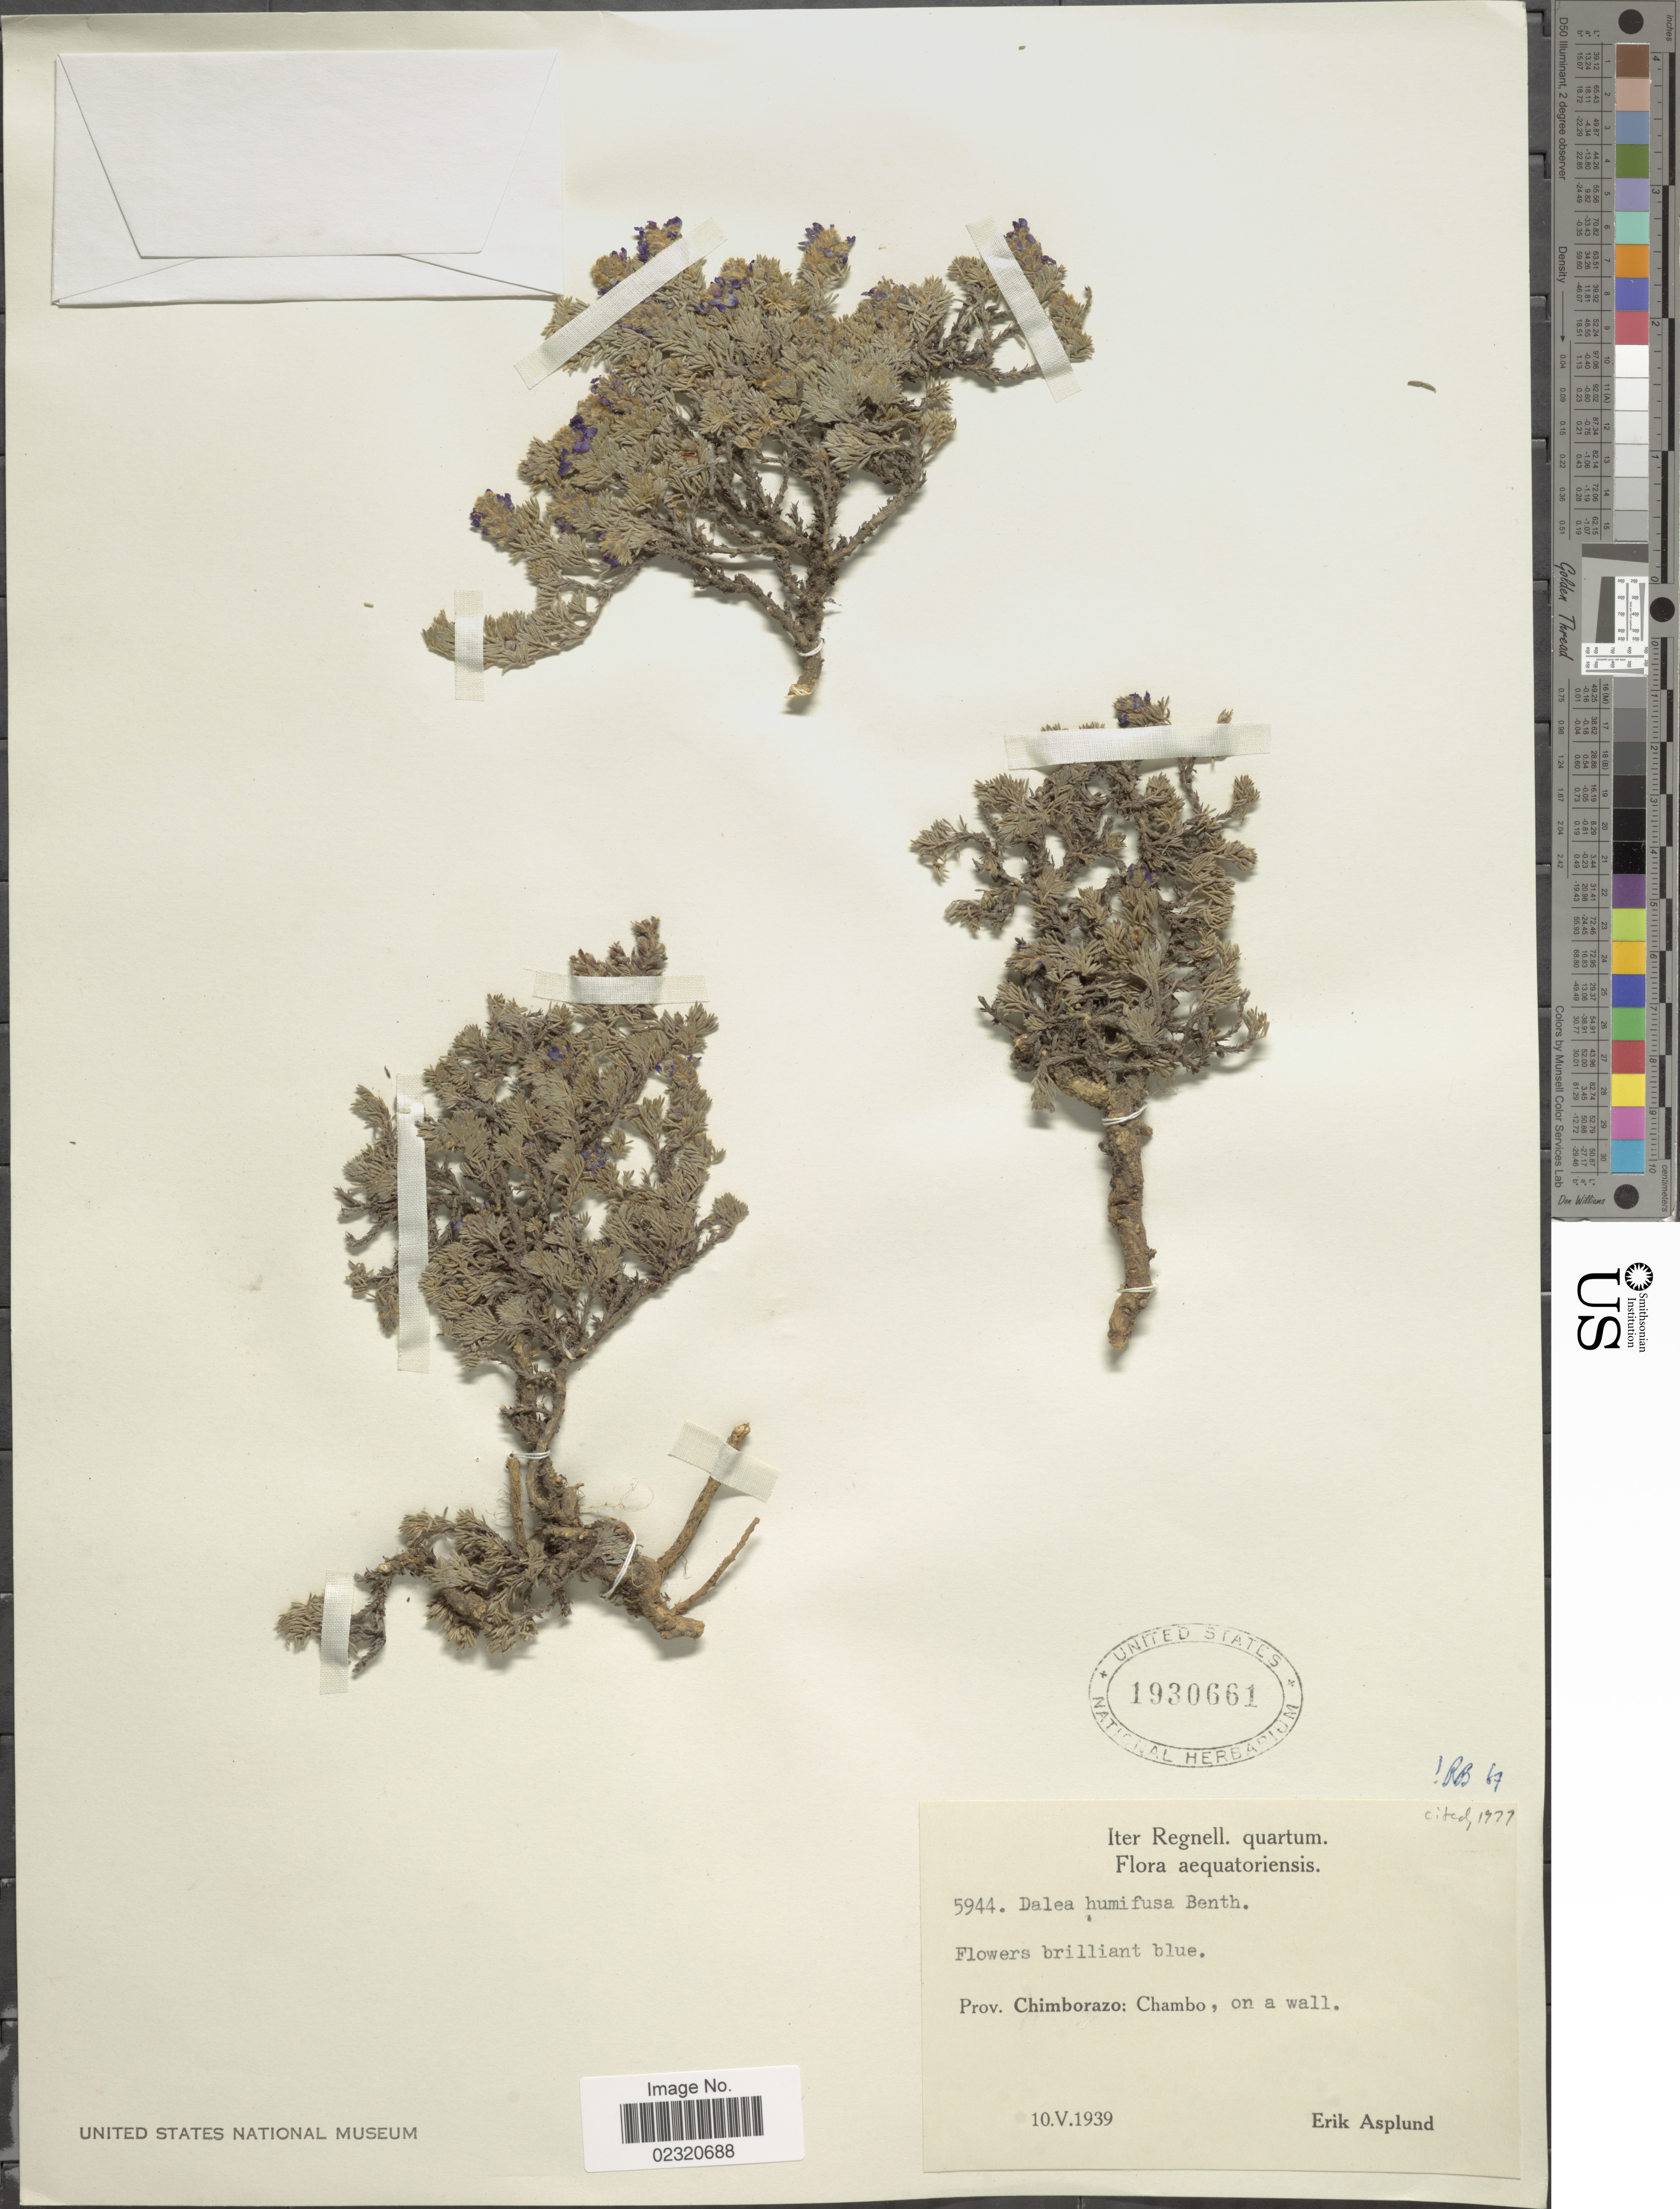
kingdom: Plantae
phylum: Tracheophyta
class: Magnoliopsida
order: Fabales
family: Fabaceae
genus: Dalea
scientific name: Dalea humifusa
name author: Benth.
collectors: E. Asplund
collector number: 5944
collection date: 1939-05-10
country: Ecuador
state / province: Chimborazo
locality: Chambo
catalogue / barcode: US 1930661